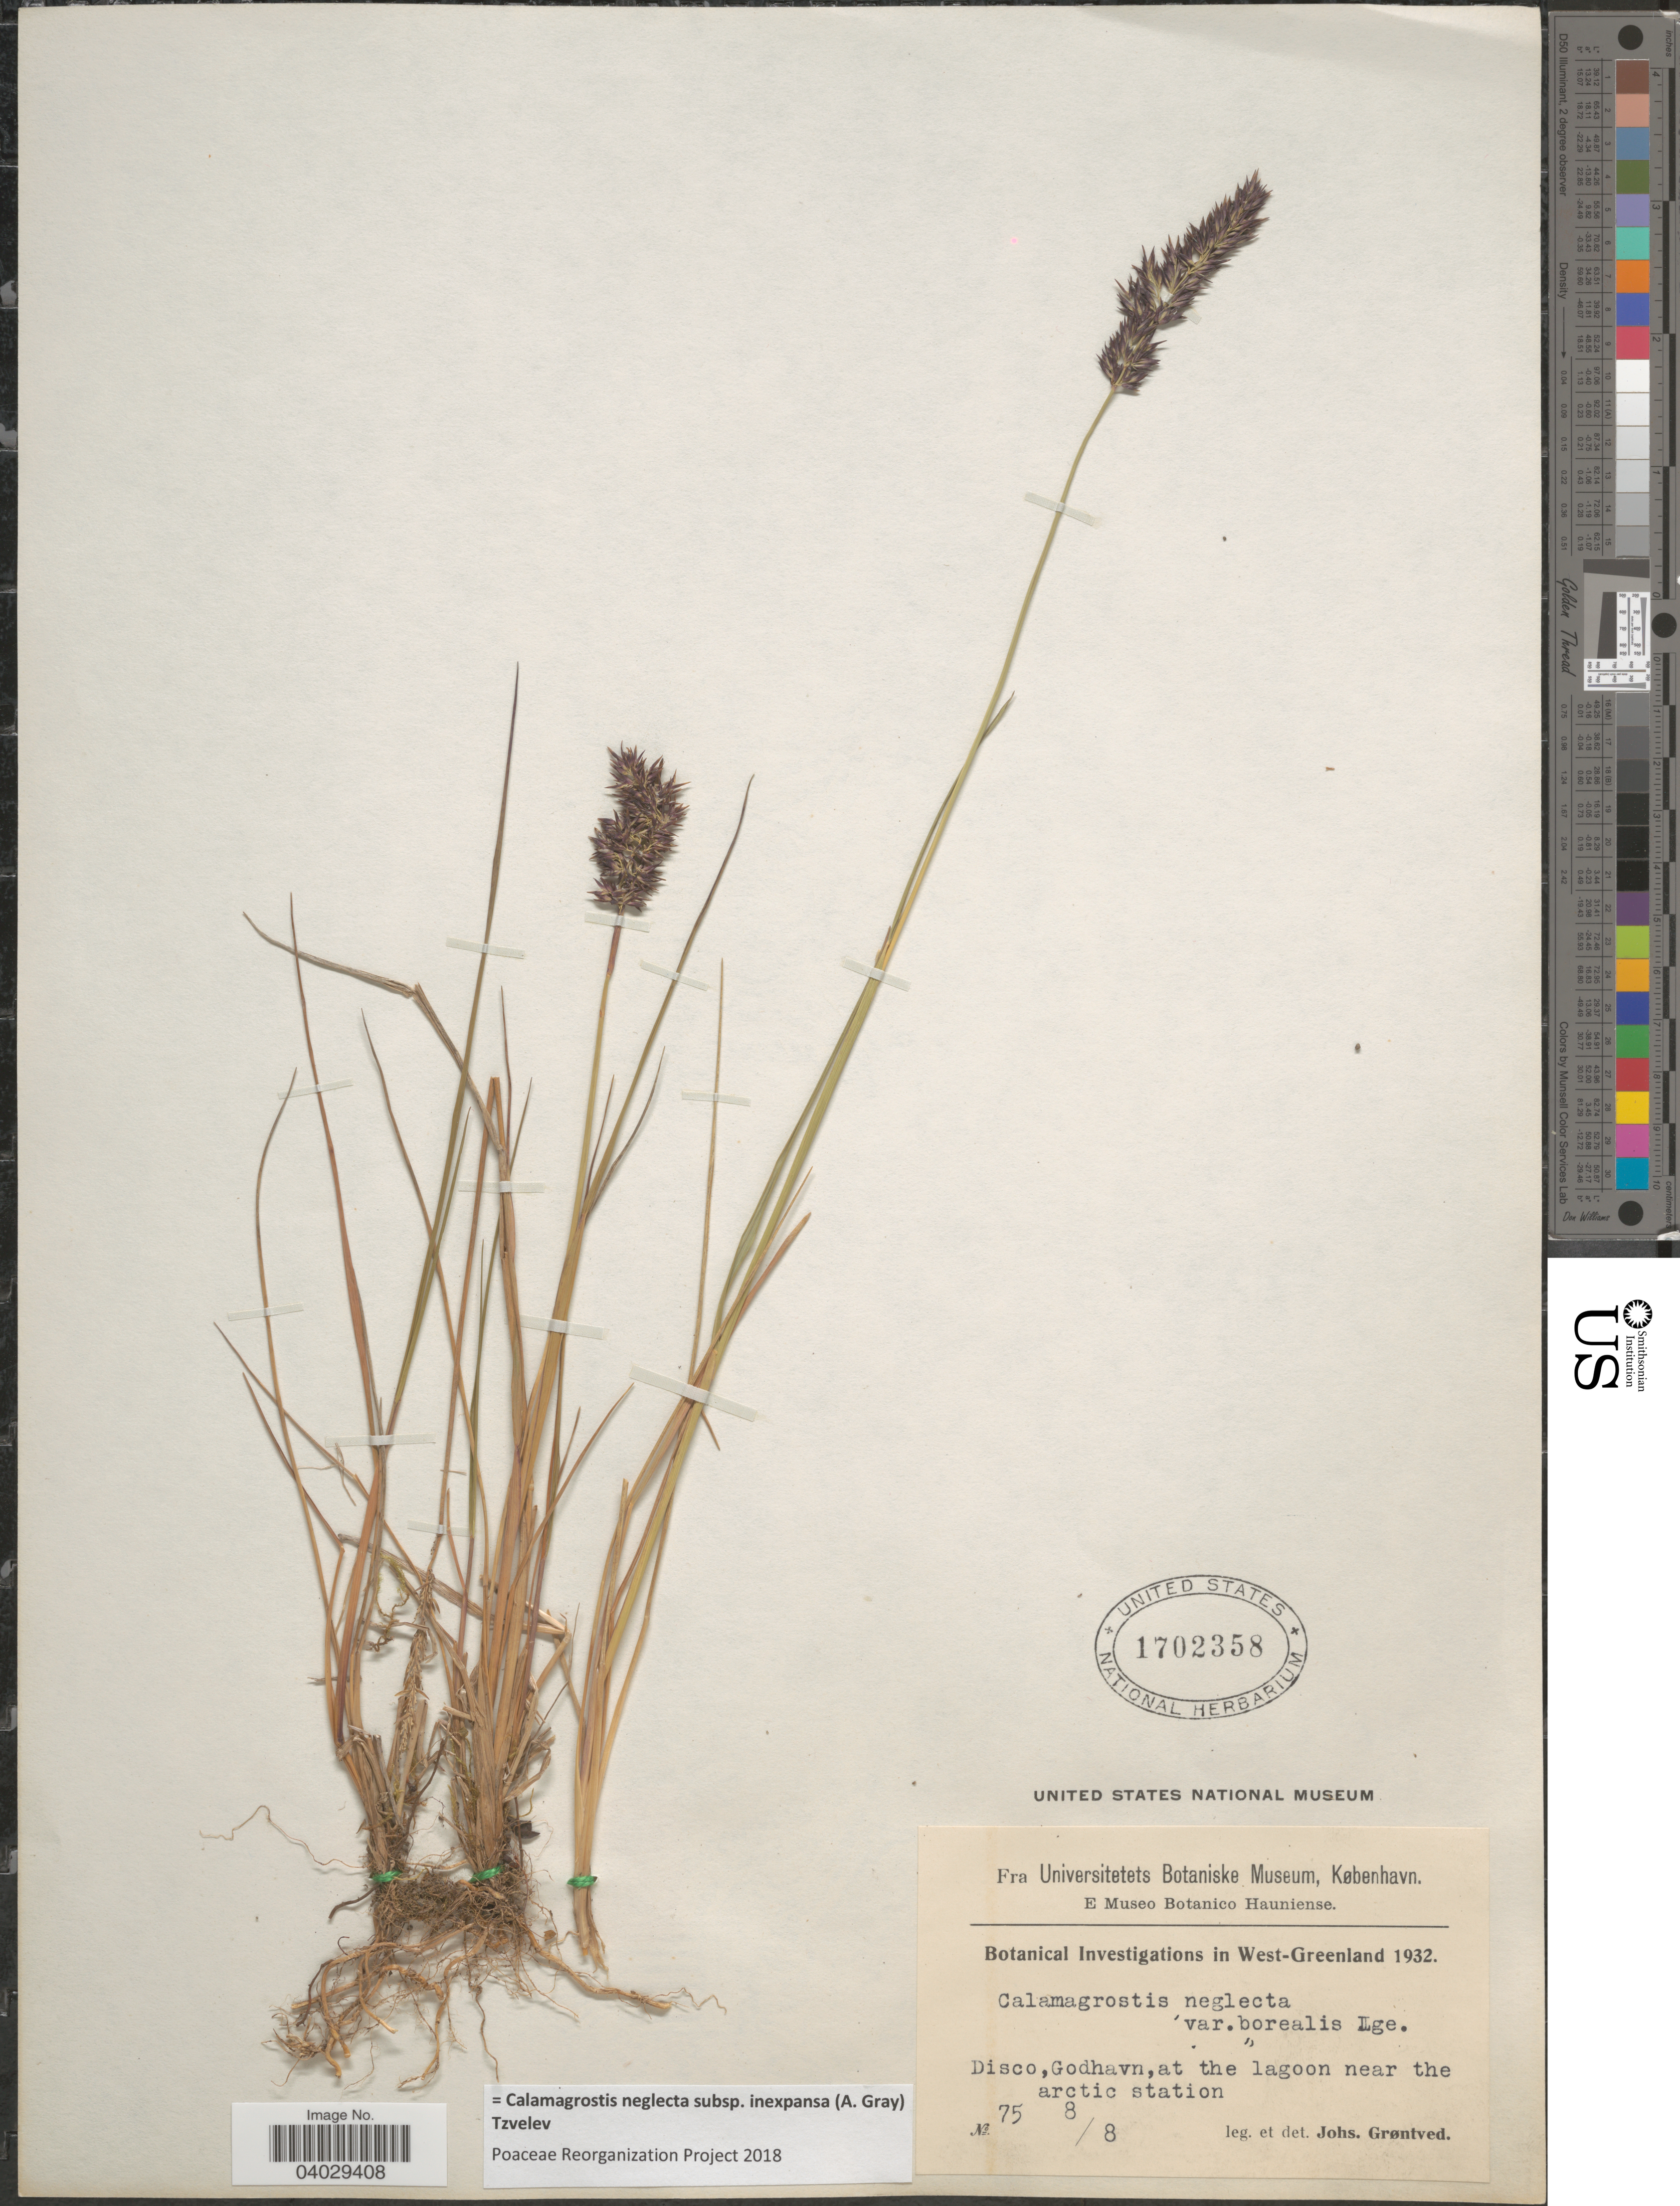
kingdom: Plantae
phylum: Tracheophyta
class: Liliopsida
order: Poales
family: Poaceae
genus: Calamagrostis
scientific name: Calamagrostis neglecta subsp. inexpansa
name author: (A. Gray) Tzvelev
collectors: J. Grøntved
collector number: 75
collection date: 1932-08-08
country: Greenland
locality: Disco, Godhavn, at the lagoon near the arctic station.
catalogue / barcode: US 1702358